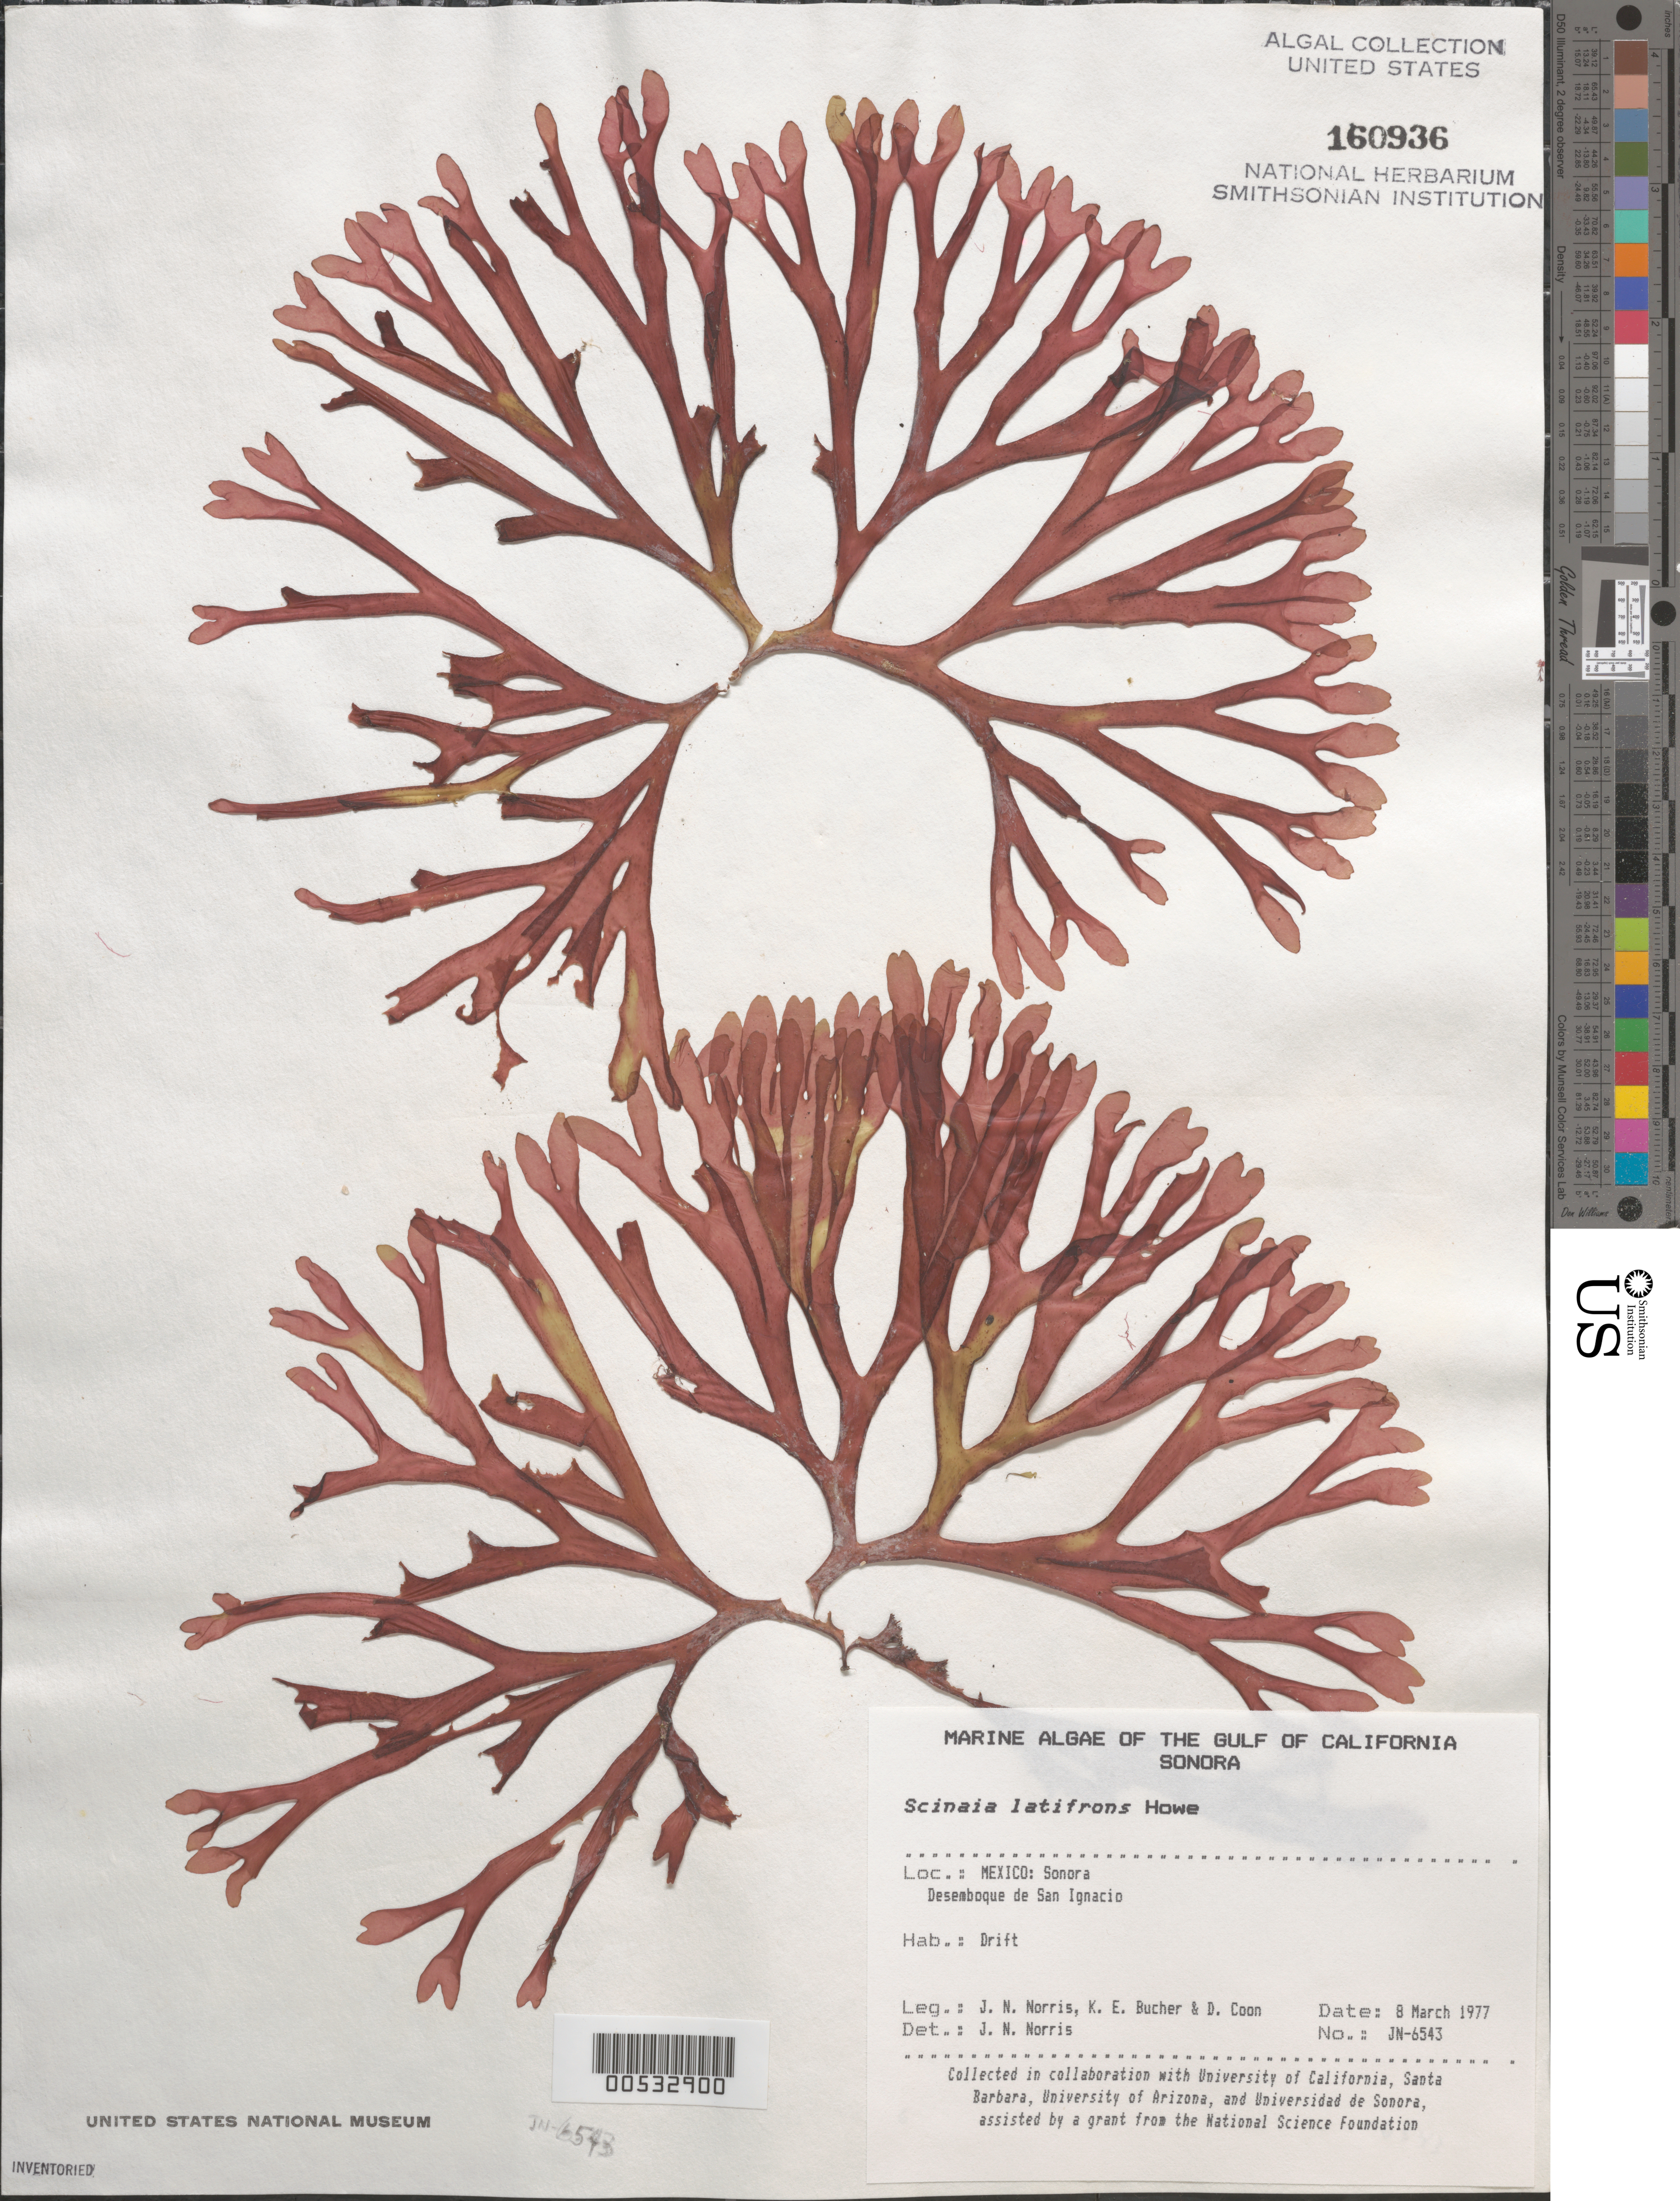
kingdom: Plantae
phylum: Rhodophyta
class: Florideophyceae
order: Nemaliales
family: Scinaiaceae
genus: Scinaia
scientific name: Scinaia latifrons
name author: M. Howe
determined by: Norris, James N.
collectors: J. N. Norris, K. E. Bucher & D. Coon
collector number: JN-6543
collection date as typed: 08 Mar 1977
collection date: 1977-03-08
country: Mexico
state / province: Sonora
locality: Desemboque de San Ignacio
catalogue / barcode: US 160936